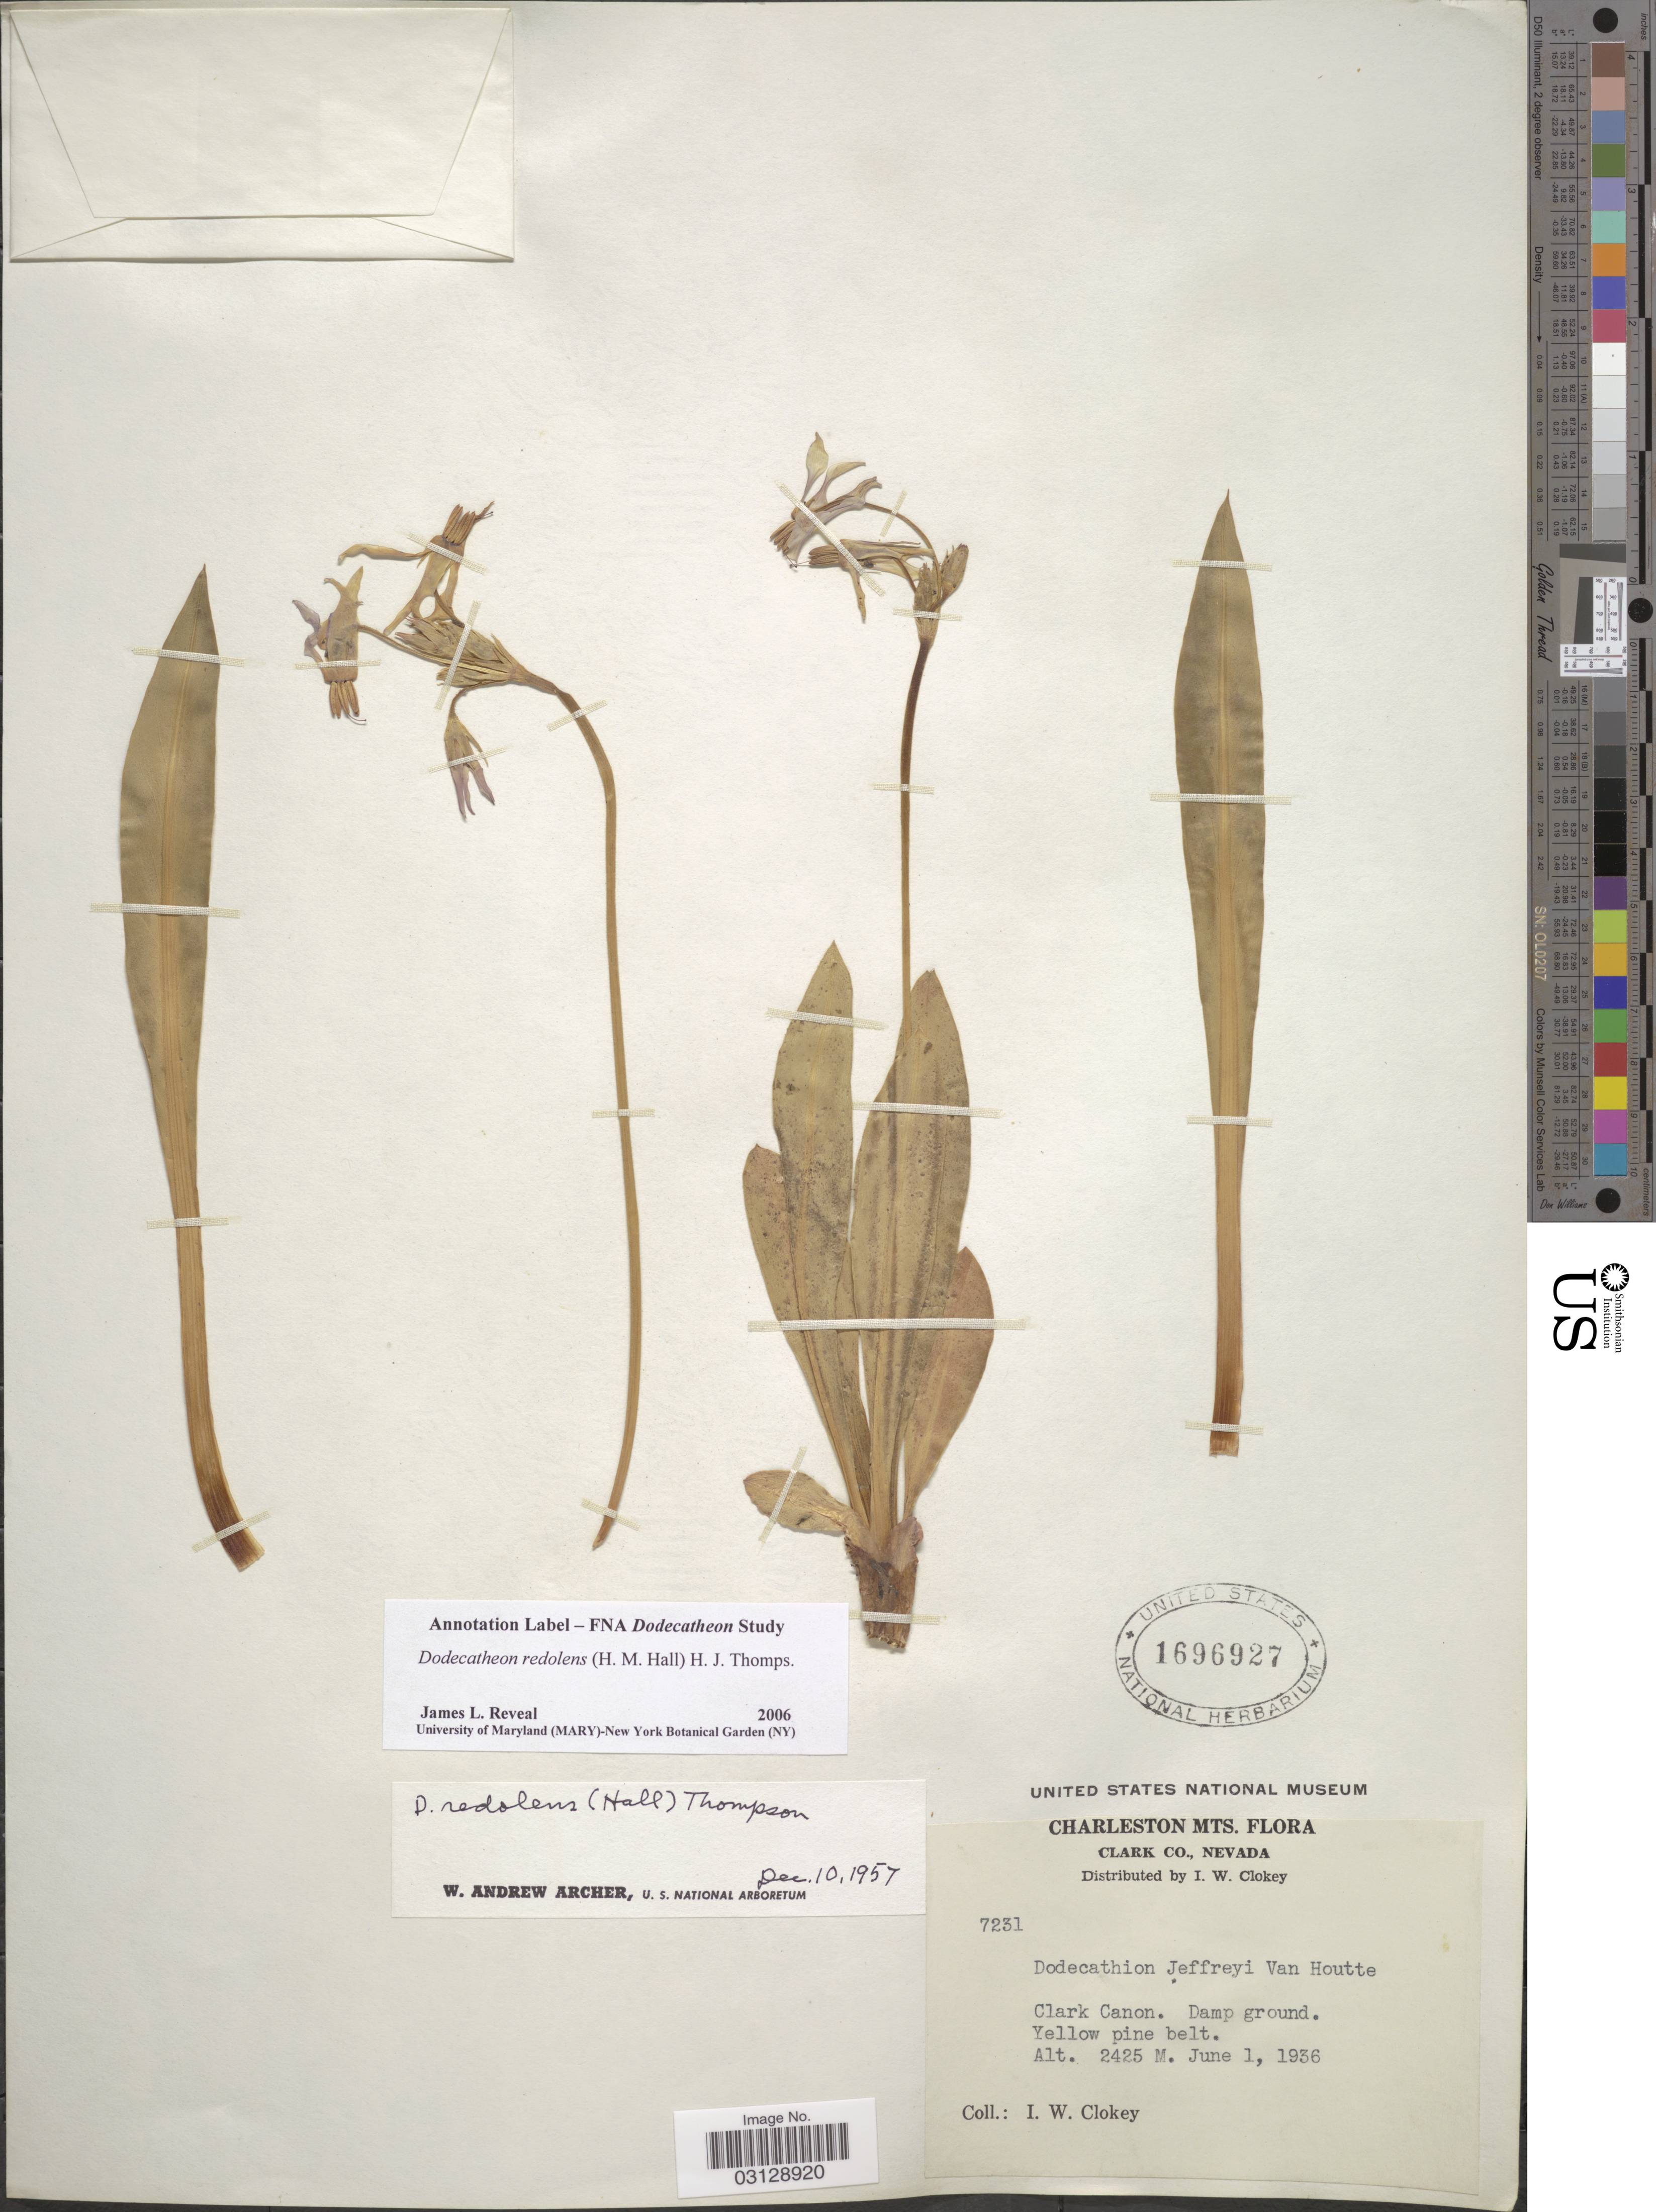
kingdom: Plantae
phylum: Tracheophyta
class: Magnoliopsida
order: Ericales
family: Primulaceae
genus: Dodecatheon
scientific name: Dodecatheon redolens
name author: (H.M. Hall) H.J. Thomps.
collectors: I. W. Clokey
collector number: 7231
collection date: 1936-06-01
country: United States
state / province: Nevada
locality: Charleston Mts. Clark Co. Clark Canon.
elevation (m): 2425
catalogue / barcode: US 1696927